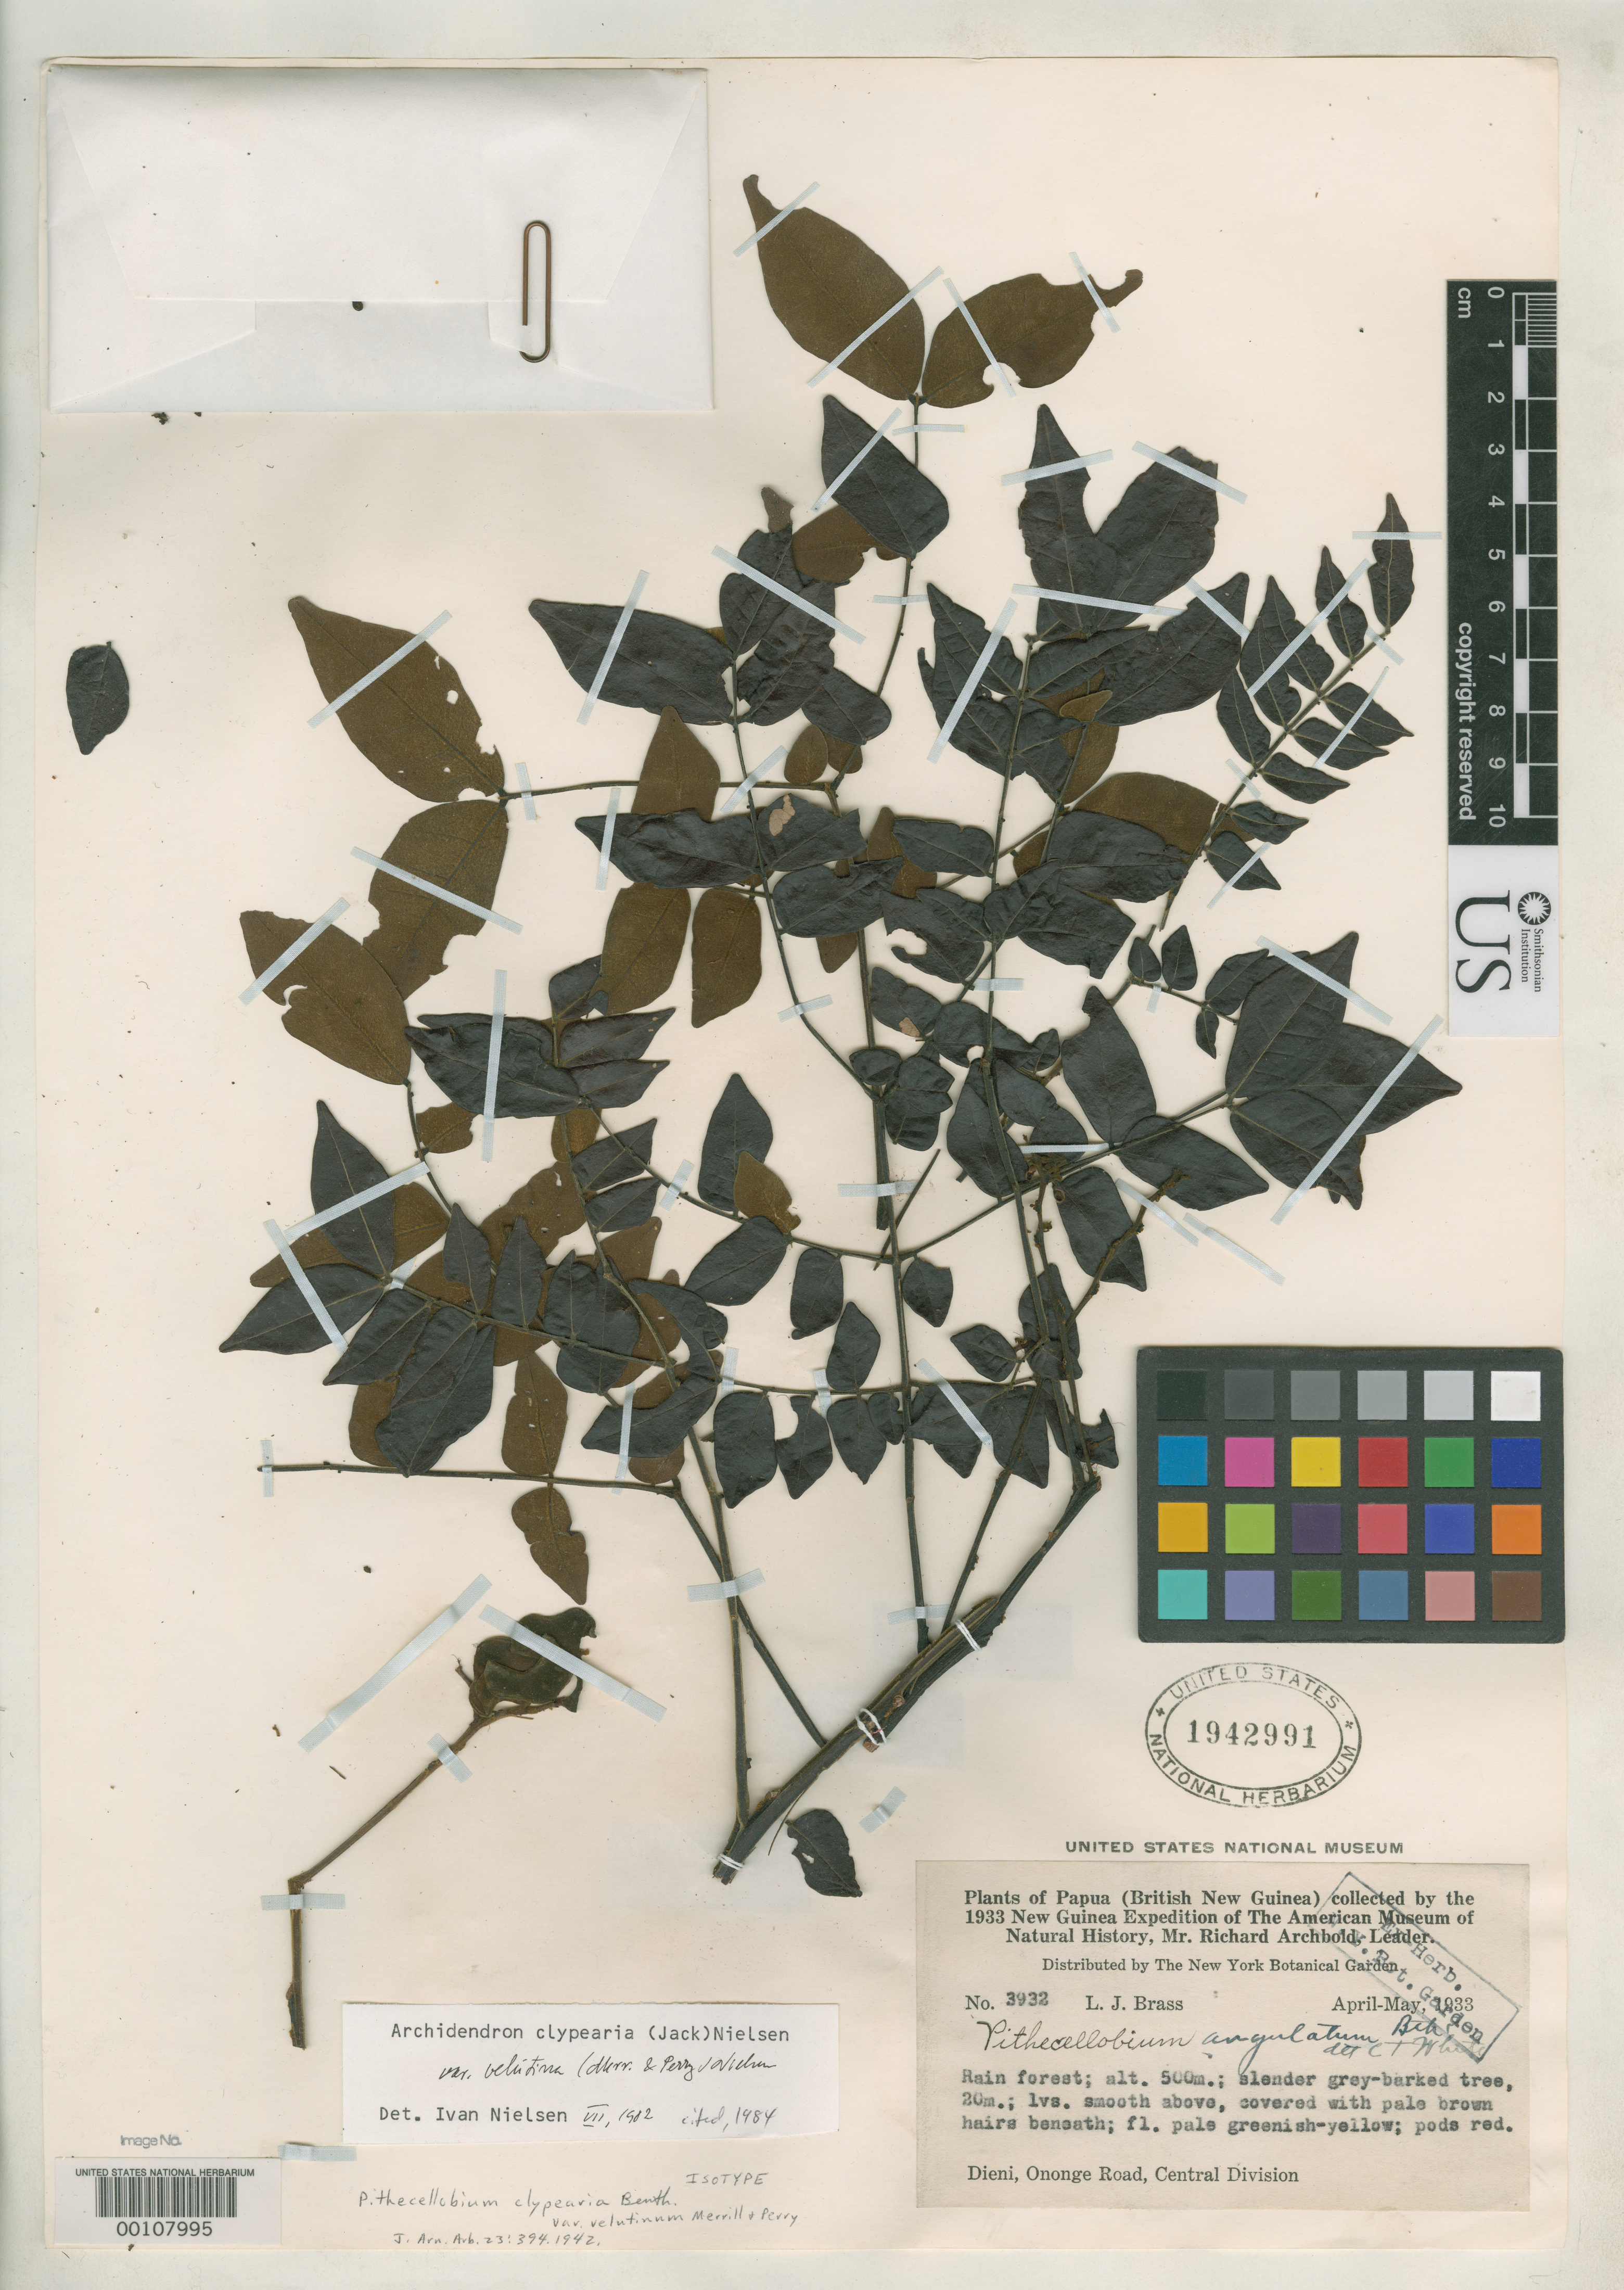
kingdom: Plantae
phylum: Tracheophyta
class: Magnoliopsida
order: Fabales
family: Fabaceae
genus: Pithecellobium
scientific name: Pithecellobium clypearia var. velutinum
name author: Merr. & L.M. Perry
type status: Isotype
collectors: L. J. Brass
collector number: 3932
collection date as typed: Apr 1933 to -- May 1933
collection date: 1933-04/1933-05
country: Papua New Guinea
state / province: Central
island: New Guinea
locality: Dieni, Ononge road.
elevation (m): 500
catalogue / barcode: US 1942991